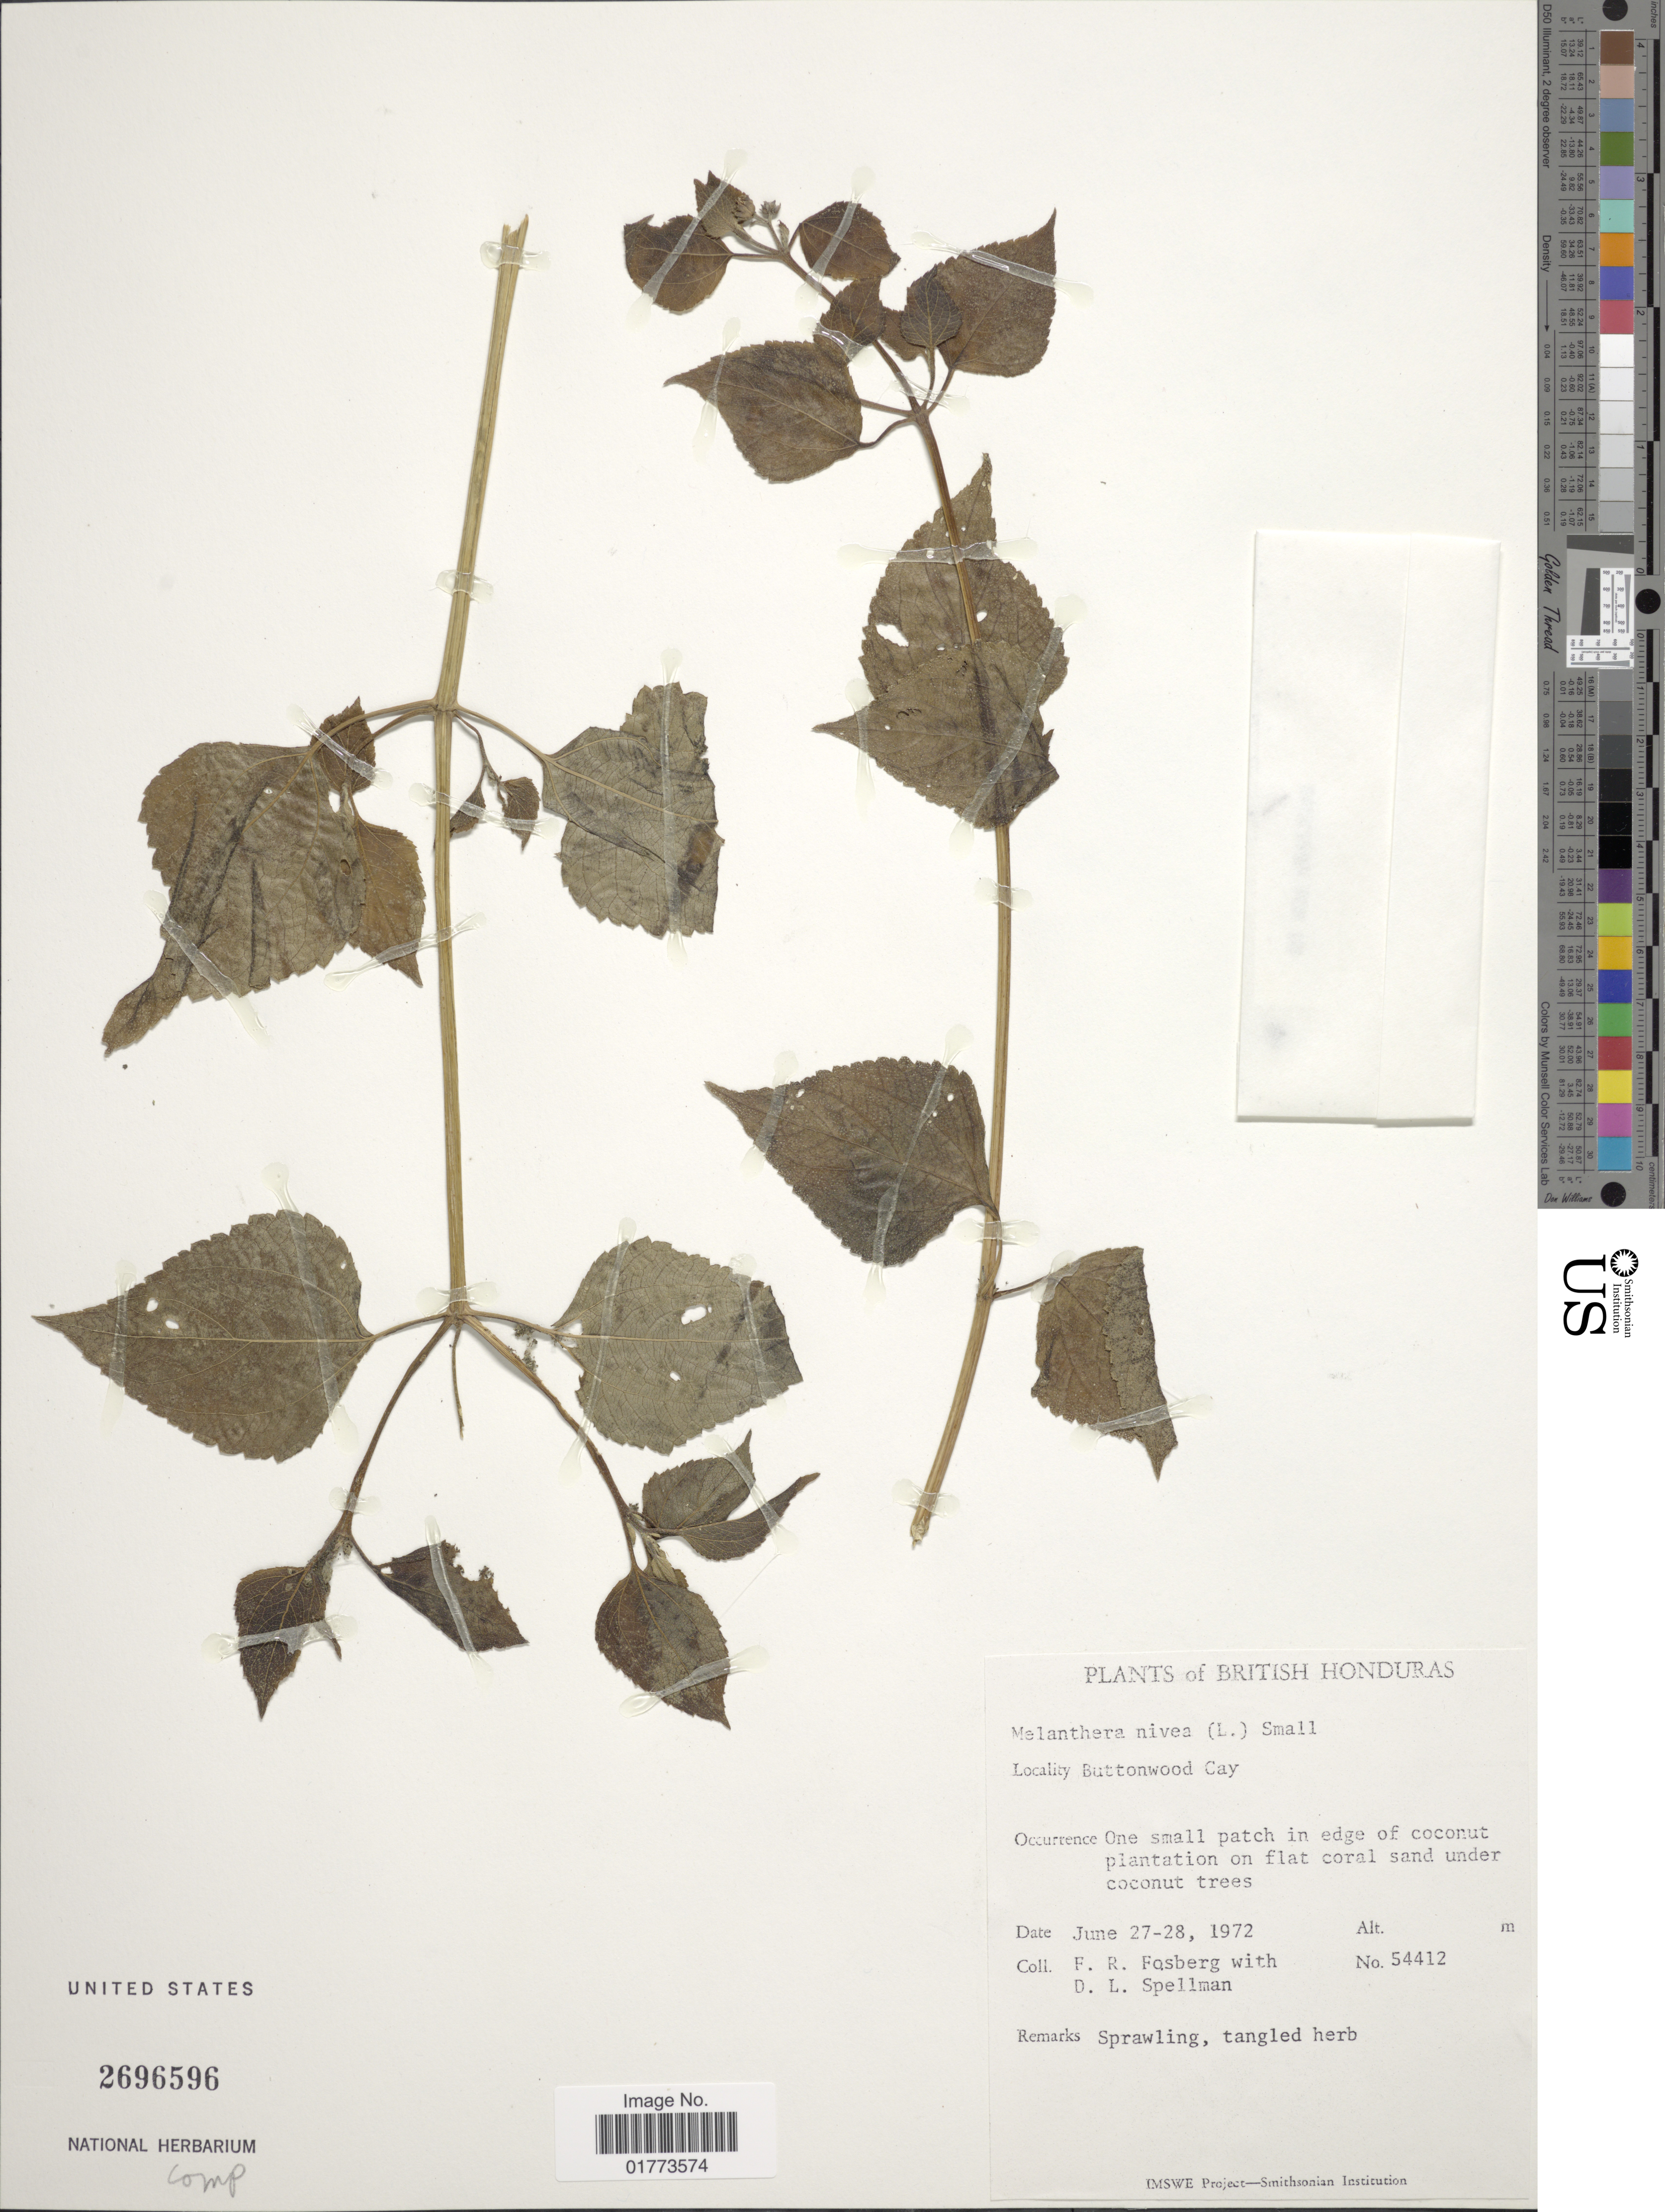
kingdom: Plantae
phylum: Tracheophyta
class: Magnoliopsida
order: Asterales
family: Asteraceae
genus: Melanthera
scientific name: Melanthera nivea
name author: (L.) Small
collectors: F. R. Fosberg & D. L. Spellman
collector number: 54412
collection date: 1972-06-27/1972-06-28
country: Belize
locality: British Honduras, Buttonwood Cay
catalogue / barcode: US 2696596